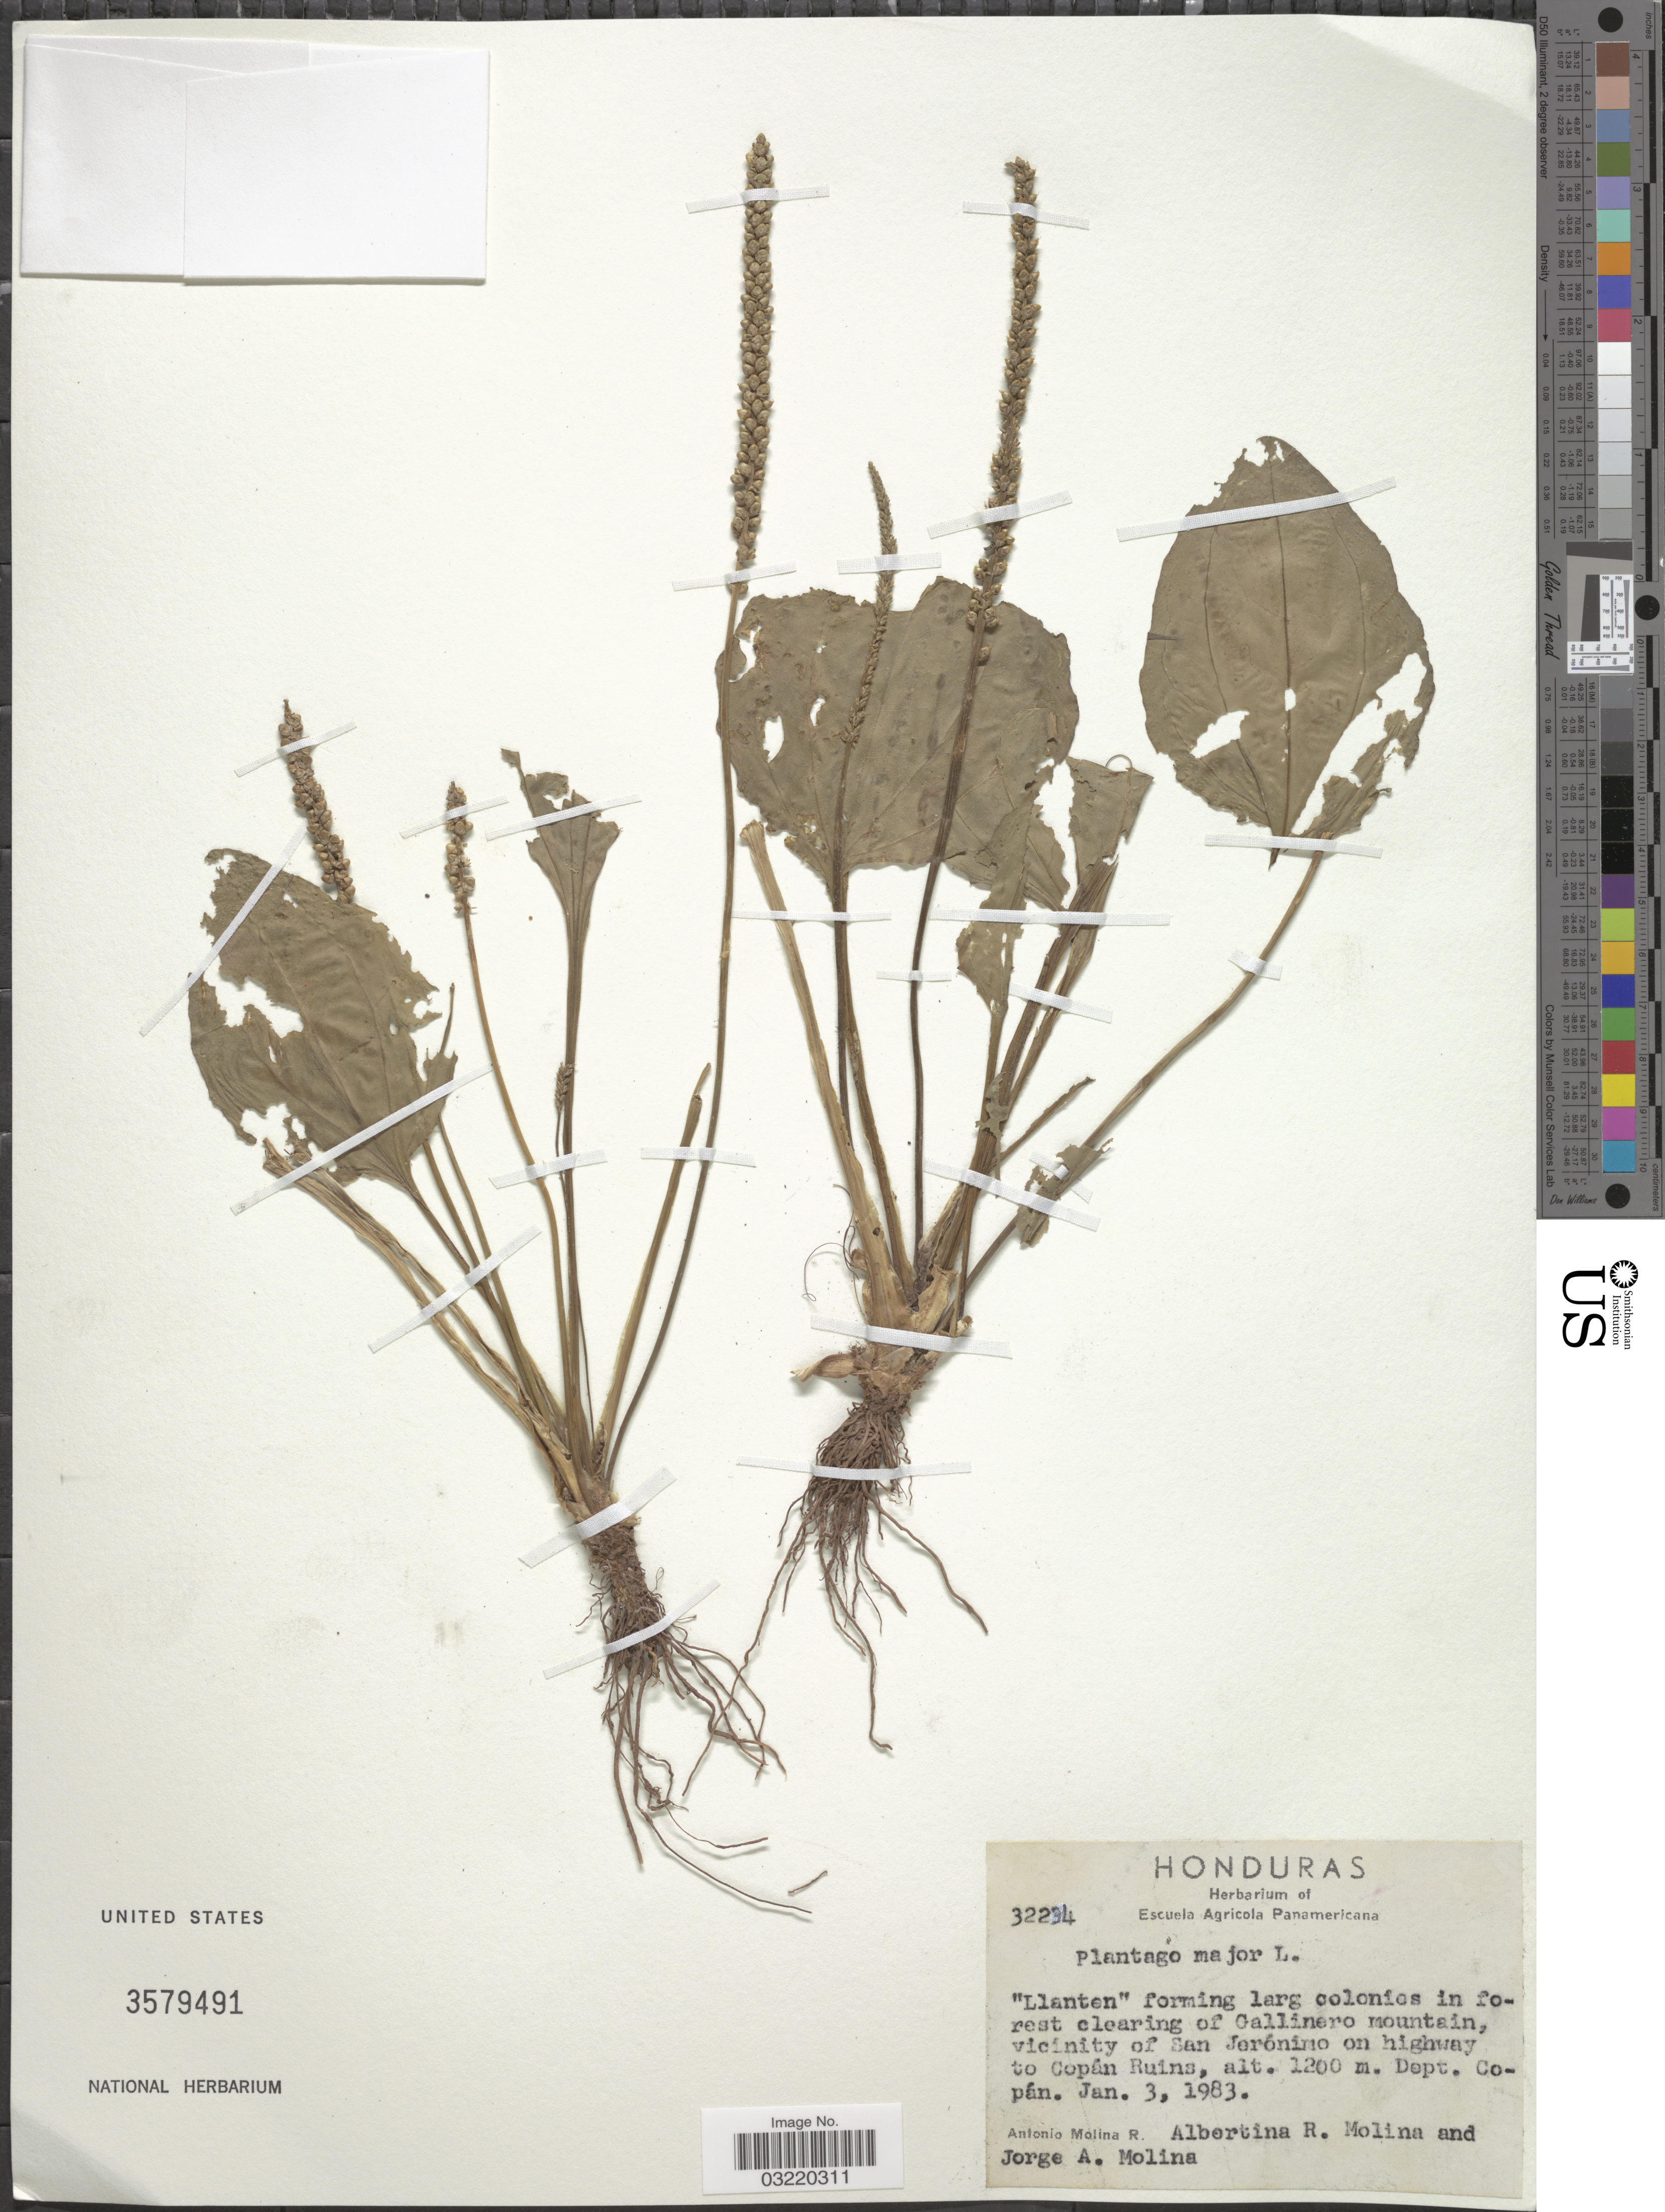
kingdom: Plantae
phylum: Tracheophyta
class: Magnoliopsida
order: Lamiales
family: Plantaginaceae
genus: Plantago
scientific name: Plantago major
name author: L.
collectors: A. Molina R., A. R. Molina & J. A. Molina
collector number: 32234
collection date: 1983-01-03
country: Honduras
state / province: Copán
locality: Gallinero mountain, vicinity of San Jerónimo on highway to Copán Ruins. Dept. Copán.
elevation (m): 1200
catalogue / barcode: US 3579491